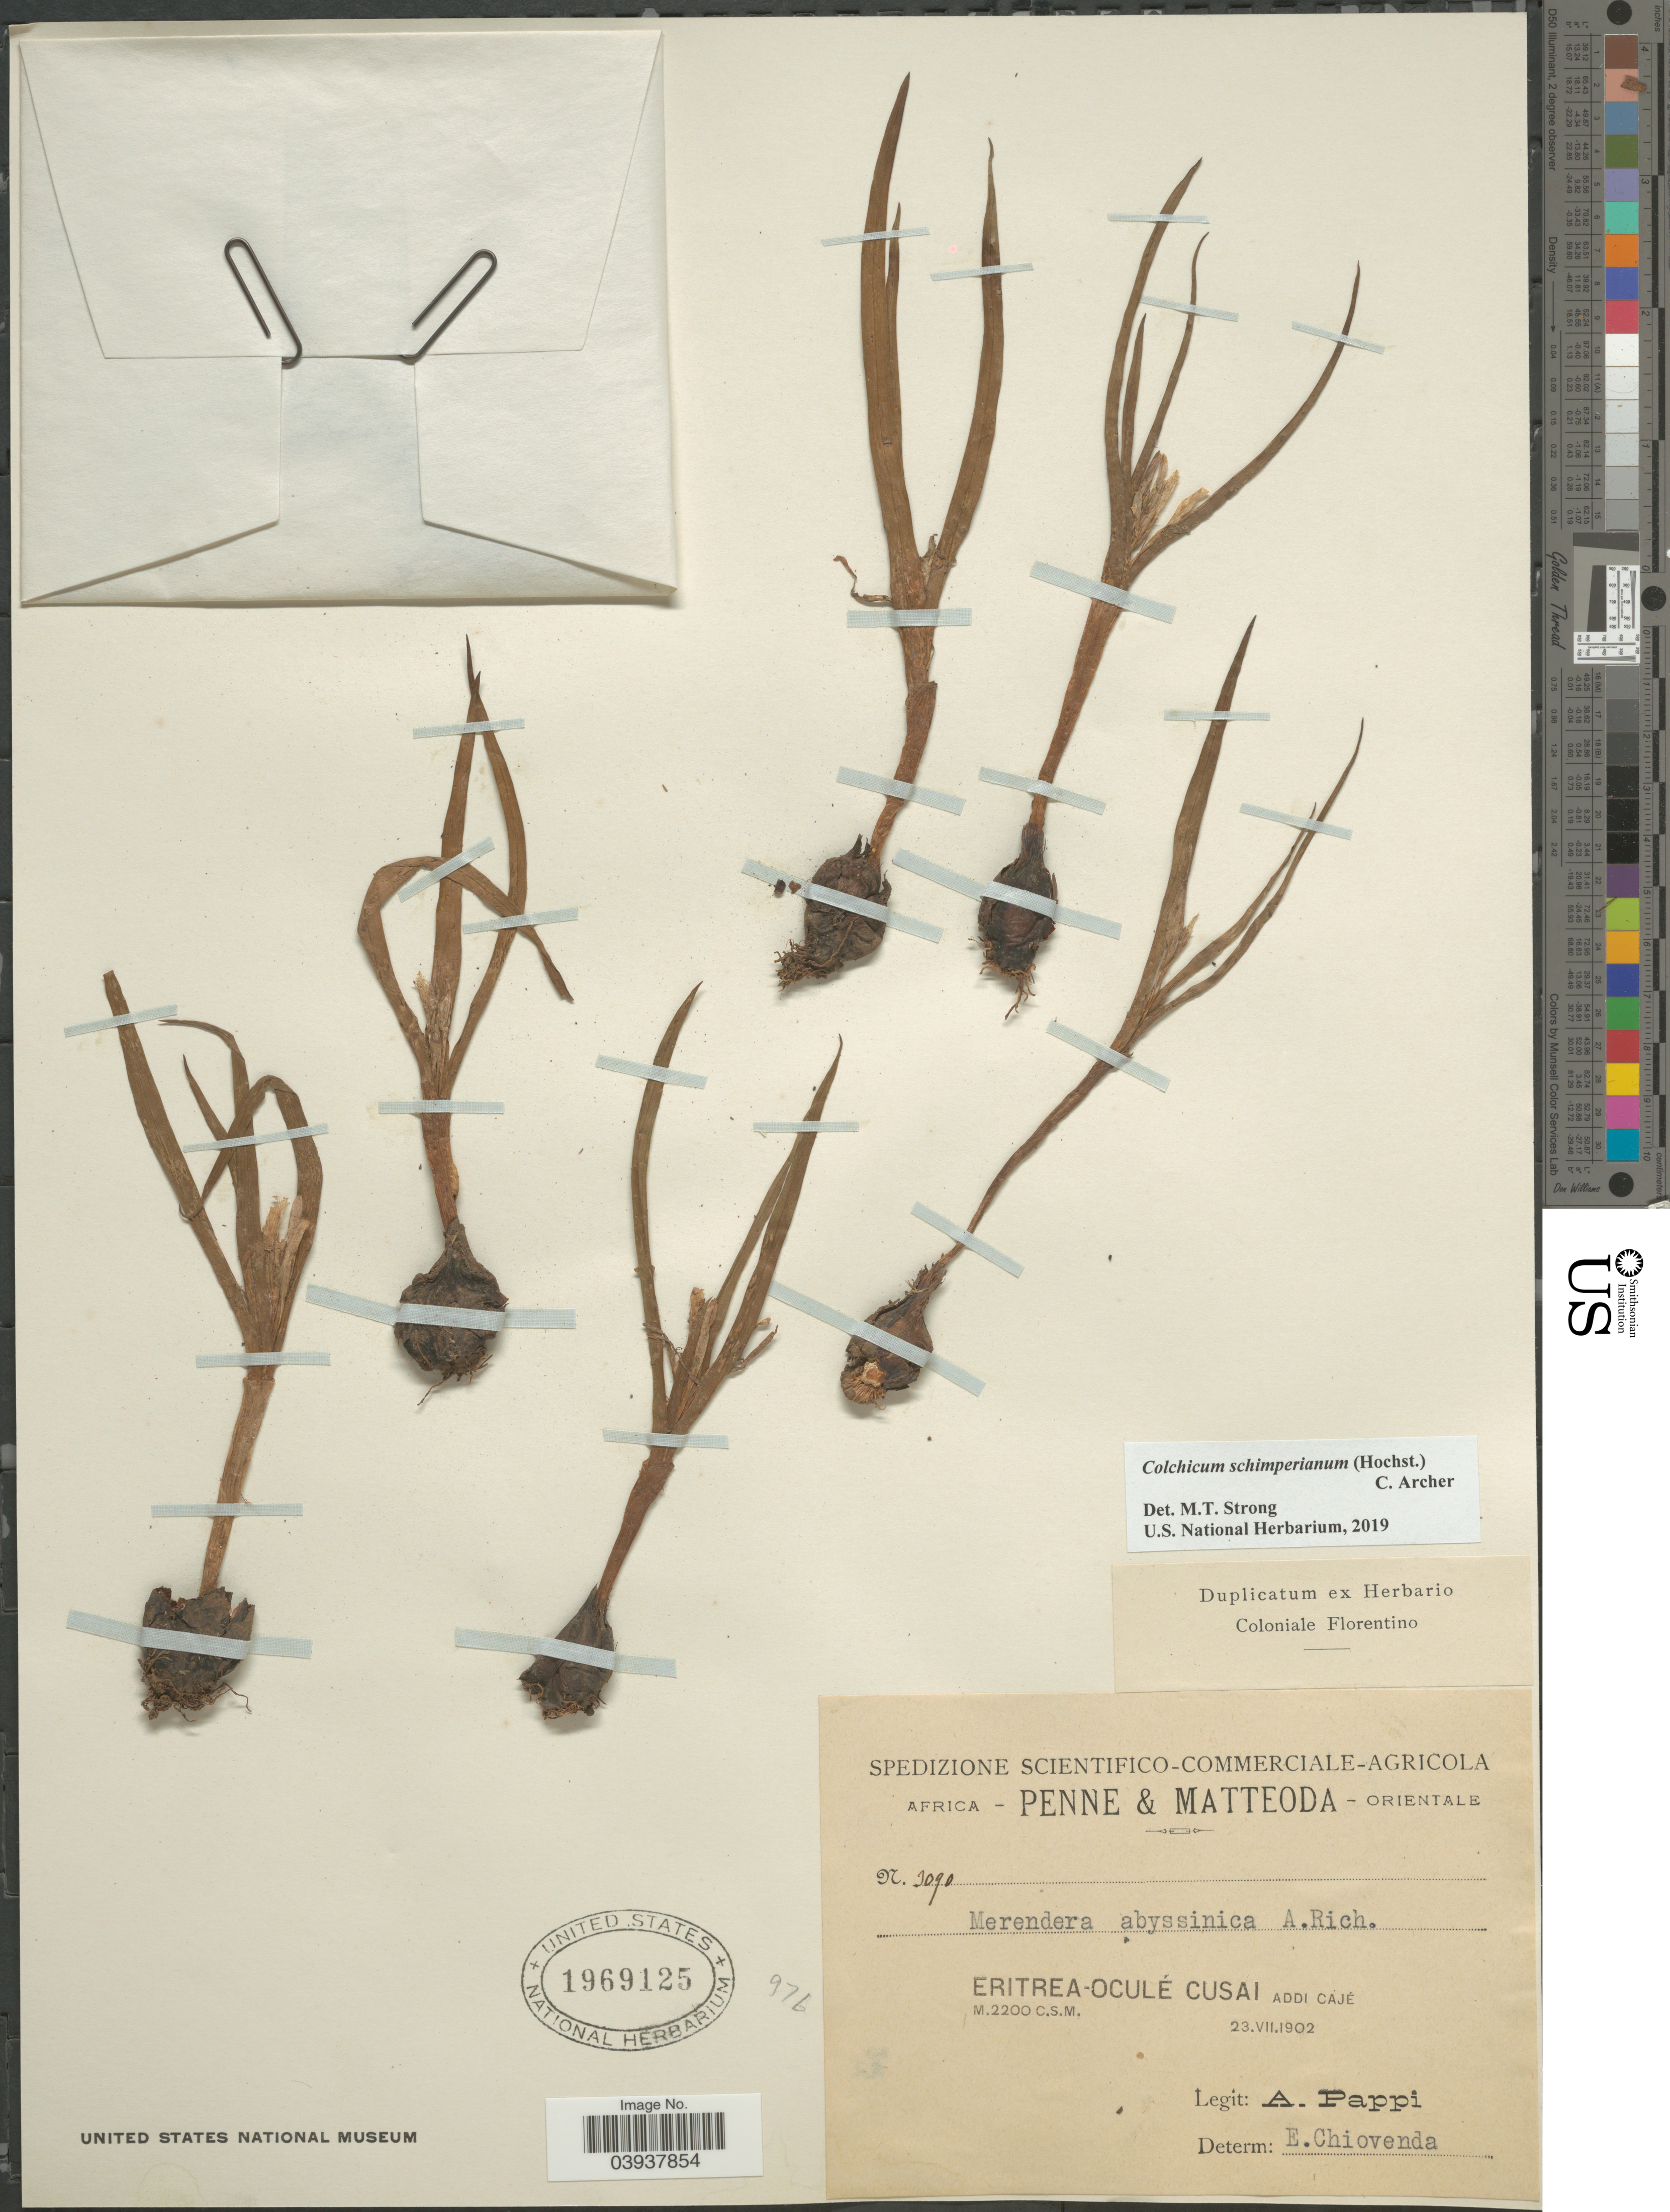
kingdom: Plantae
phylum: Tracheophyta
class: Liliopsida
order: Liliales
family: Colchicaceae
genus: Colchicum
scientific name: Colchicum schimperianum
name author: (Hochst.) C.Archer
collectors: A. Pappi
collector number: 3090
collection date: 1902-07-23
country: Eritrea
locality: Penne & Matteoda Orientale. Oculé Cusai Addi Cajé.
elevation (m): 2200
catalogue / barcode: US 1969125